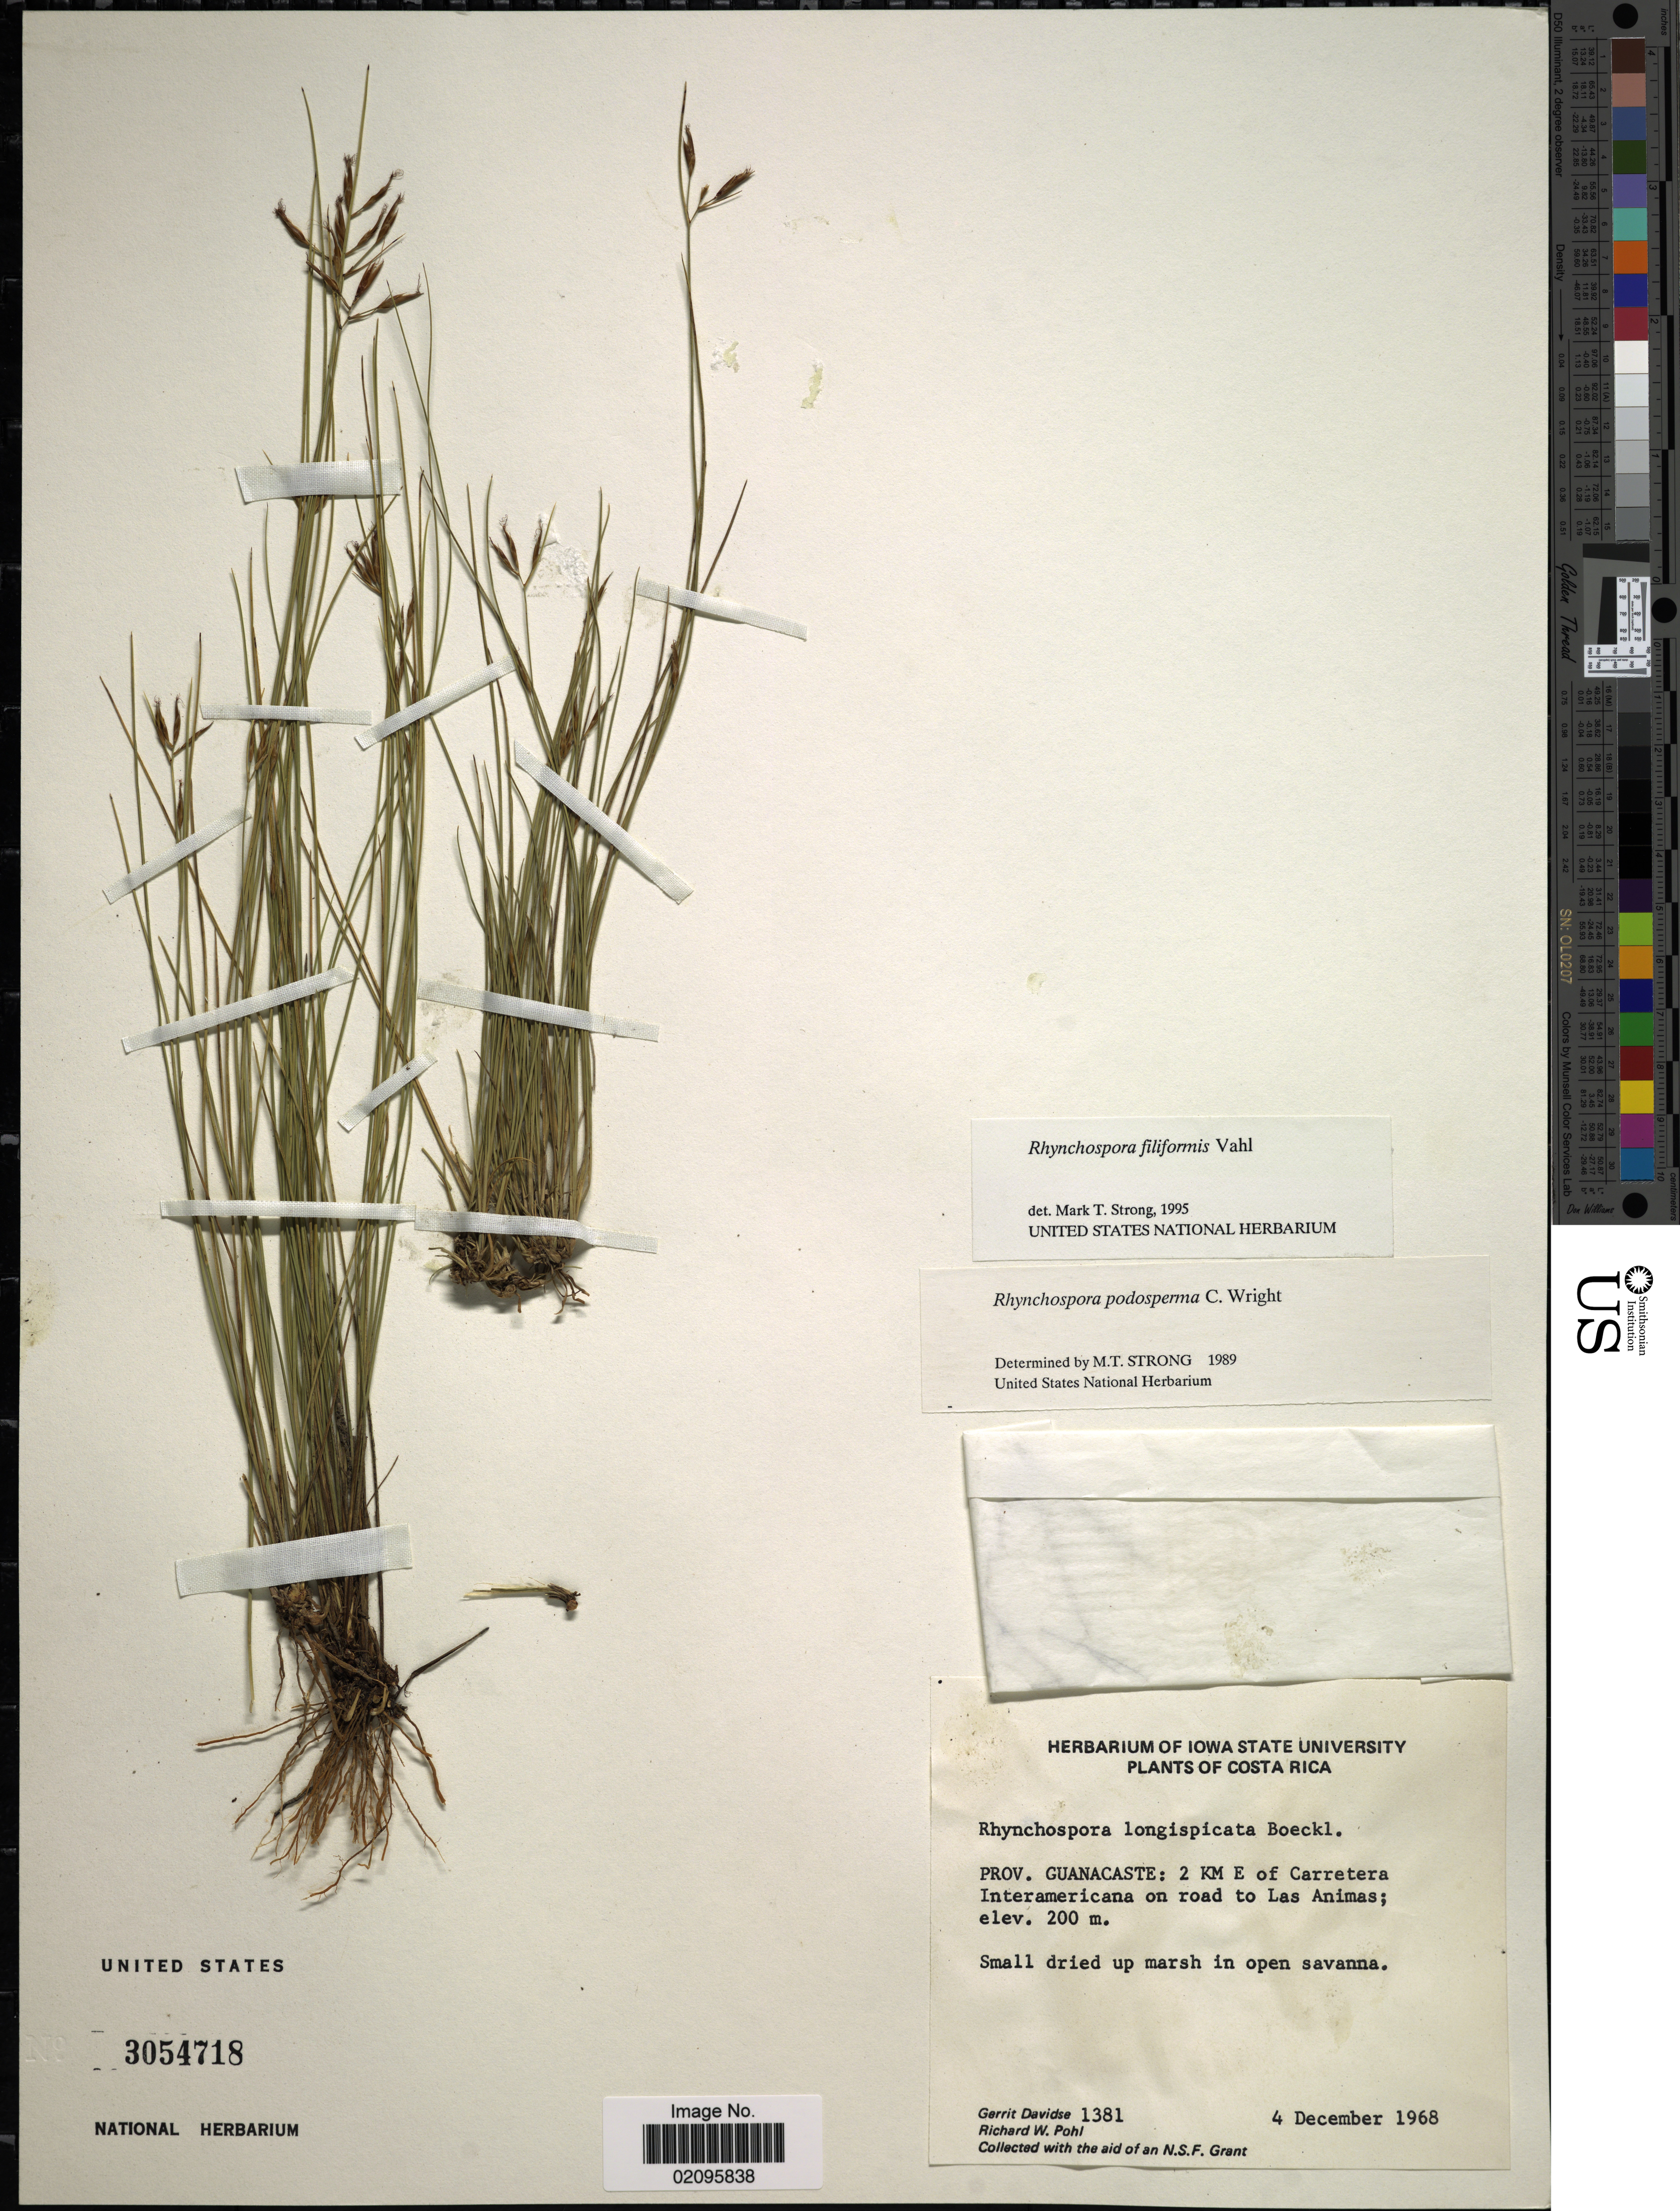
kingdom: Plantae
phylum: Tracheophyta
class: Liliopsida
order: Poales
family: Cyperaceae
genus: Rhynchospora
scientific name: Rhynchospora filiformis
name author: Vahl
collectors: G. Davidse & R. W. Pohl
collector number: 1381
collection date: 1968-12-04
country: Costa Rica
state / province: Guanacaste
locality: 2 KM E of Carretera Interamericana on road to Las Animas.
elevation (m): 200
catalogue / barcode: US 3054718